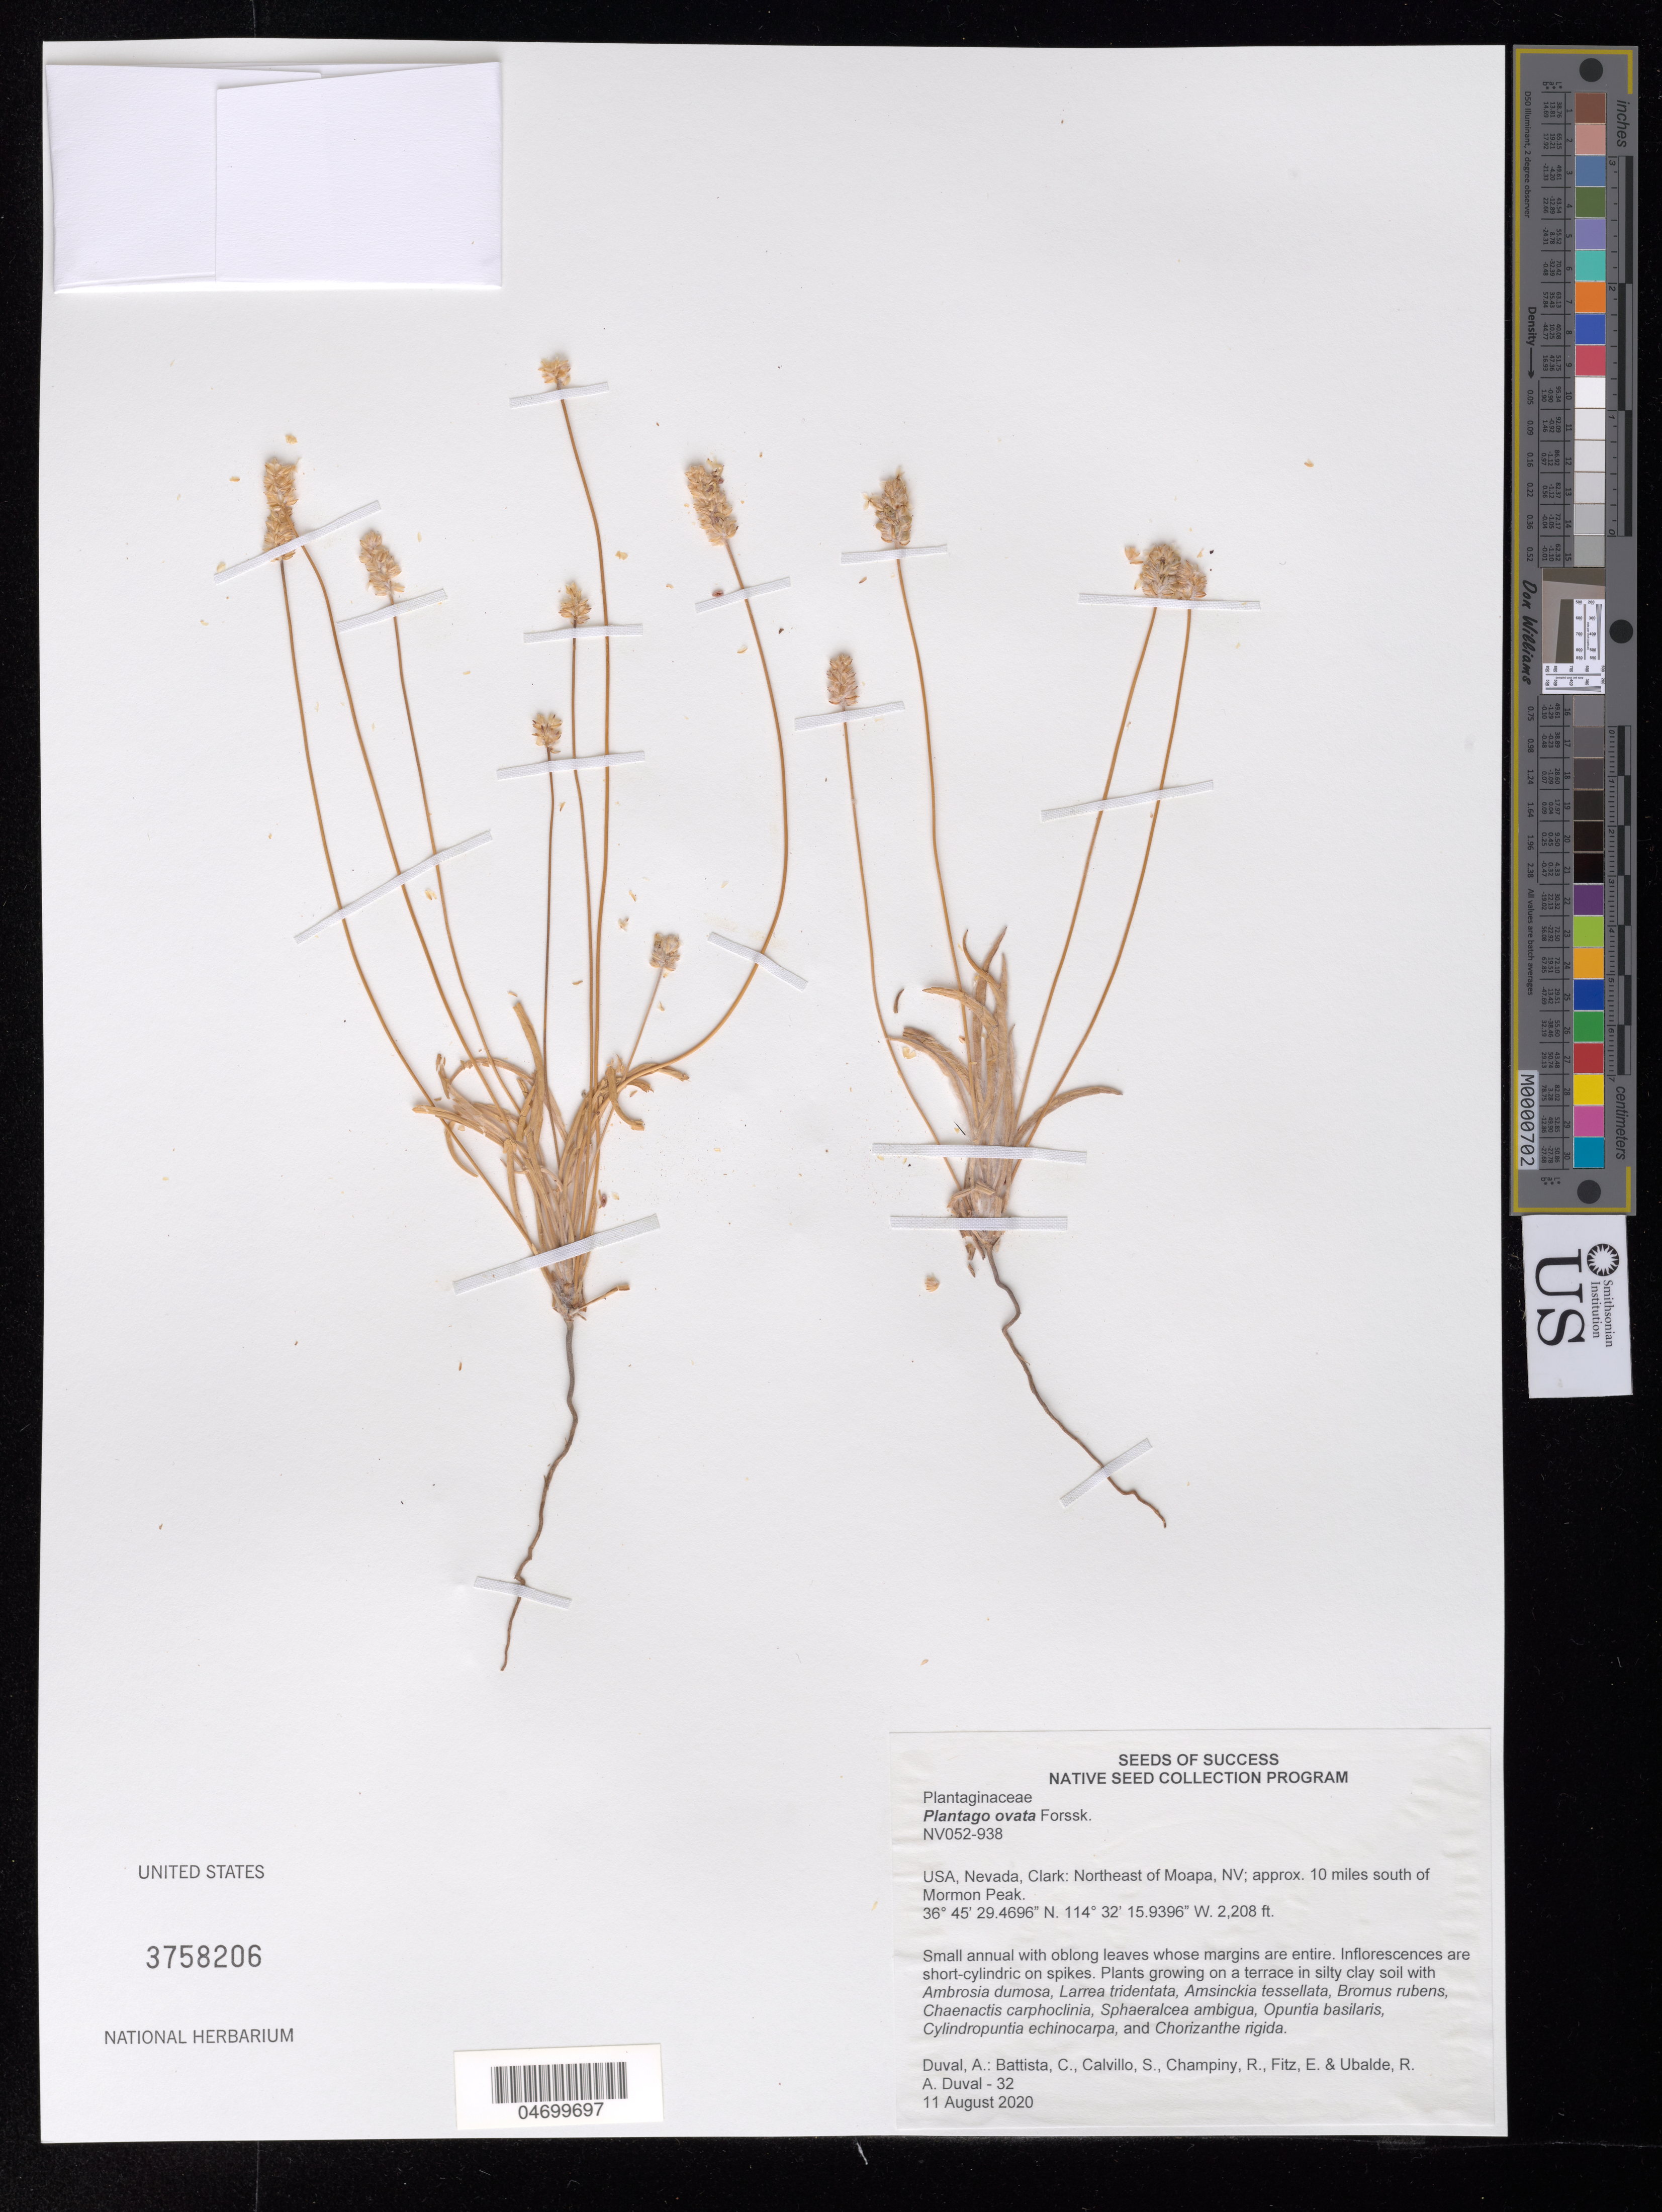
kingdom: Plantae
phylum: Tracheophyta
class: Magnoliopsida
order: Lamiales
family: Plantaginaceae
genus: Plantago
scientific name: Plantago ovata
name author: Forssk.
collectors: A. Duval, C. Battista, S. Calvillo, R. Champiny, E. Fitz & R. Ubalde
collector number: NV052-938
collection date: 2020-08-11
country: United States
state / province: Nevada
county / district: Clark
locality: NE of Moapa, 10 mi. S of Mormon Peak.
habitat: Silty clay soil. With Ambrosia dumosa, Larrea tridentata, Bromus rubens, Opuntia basilaris, etc.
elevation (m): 673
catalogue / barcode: US 3758206